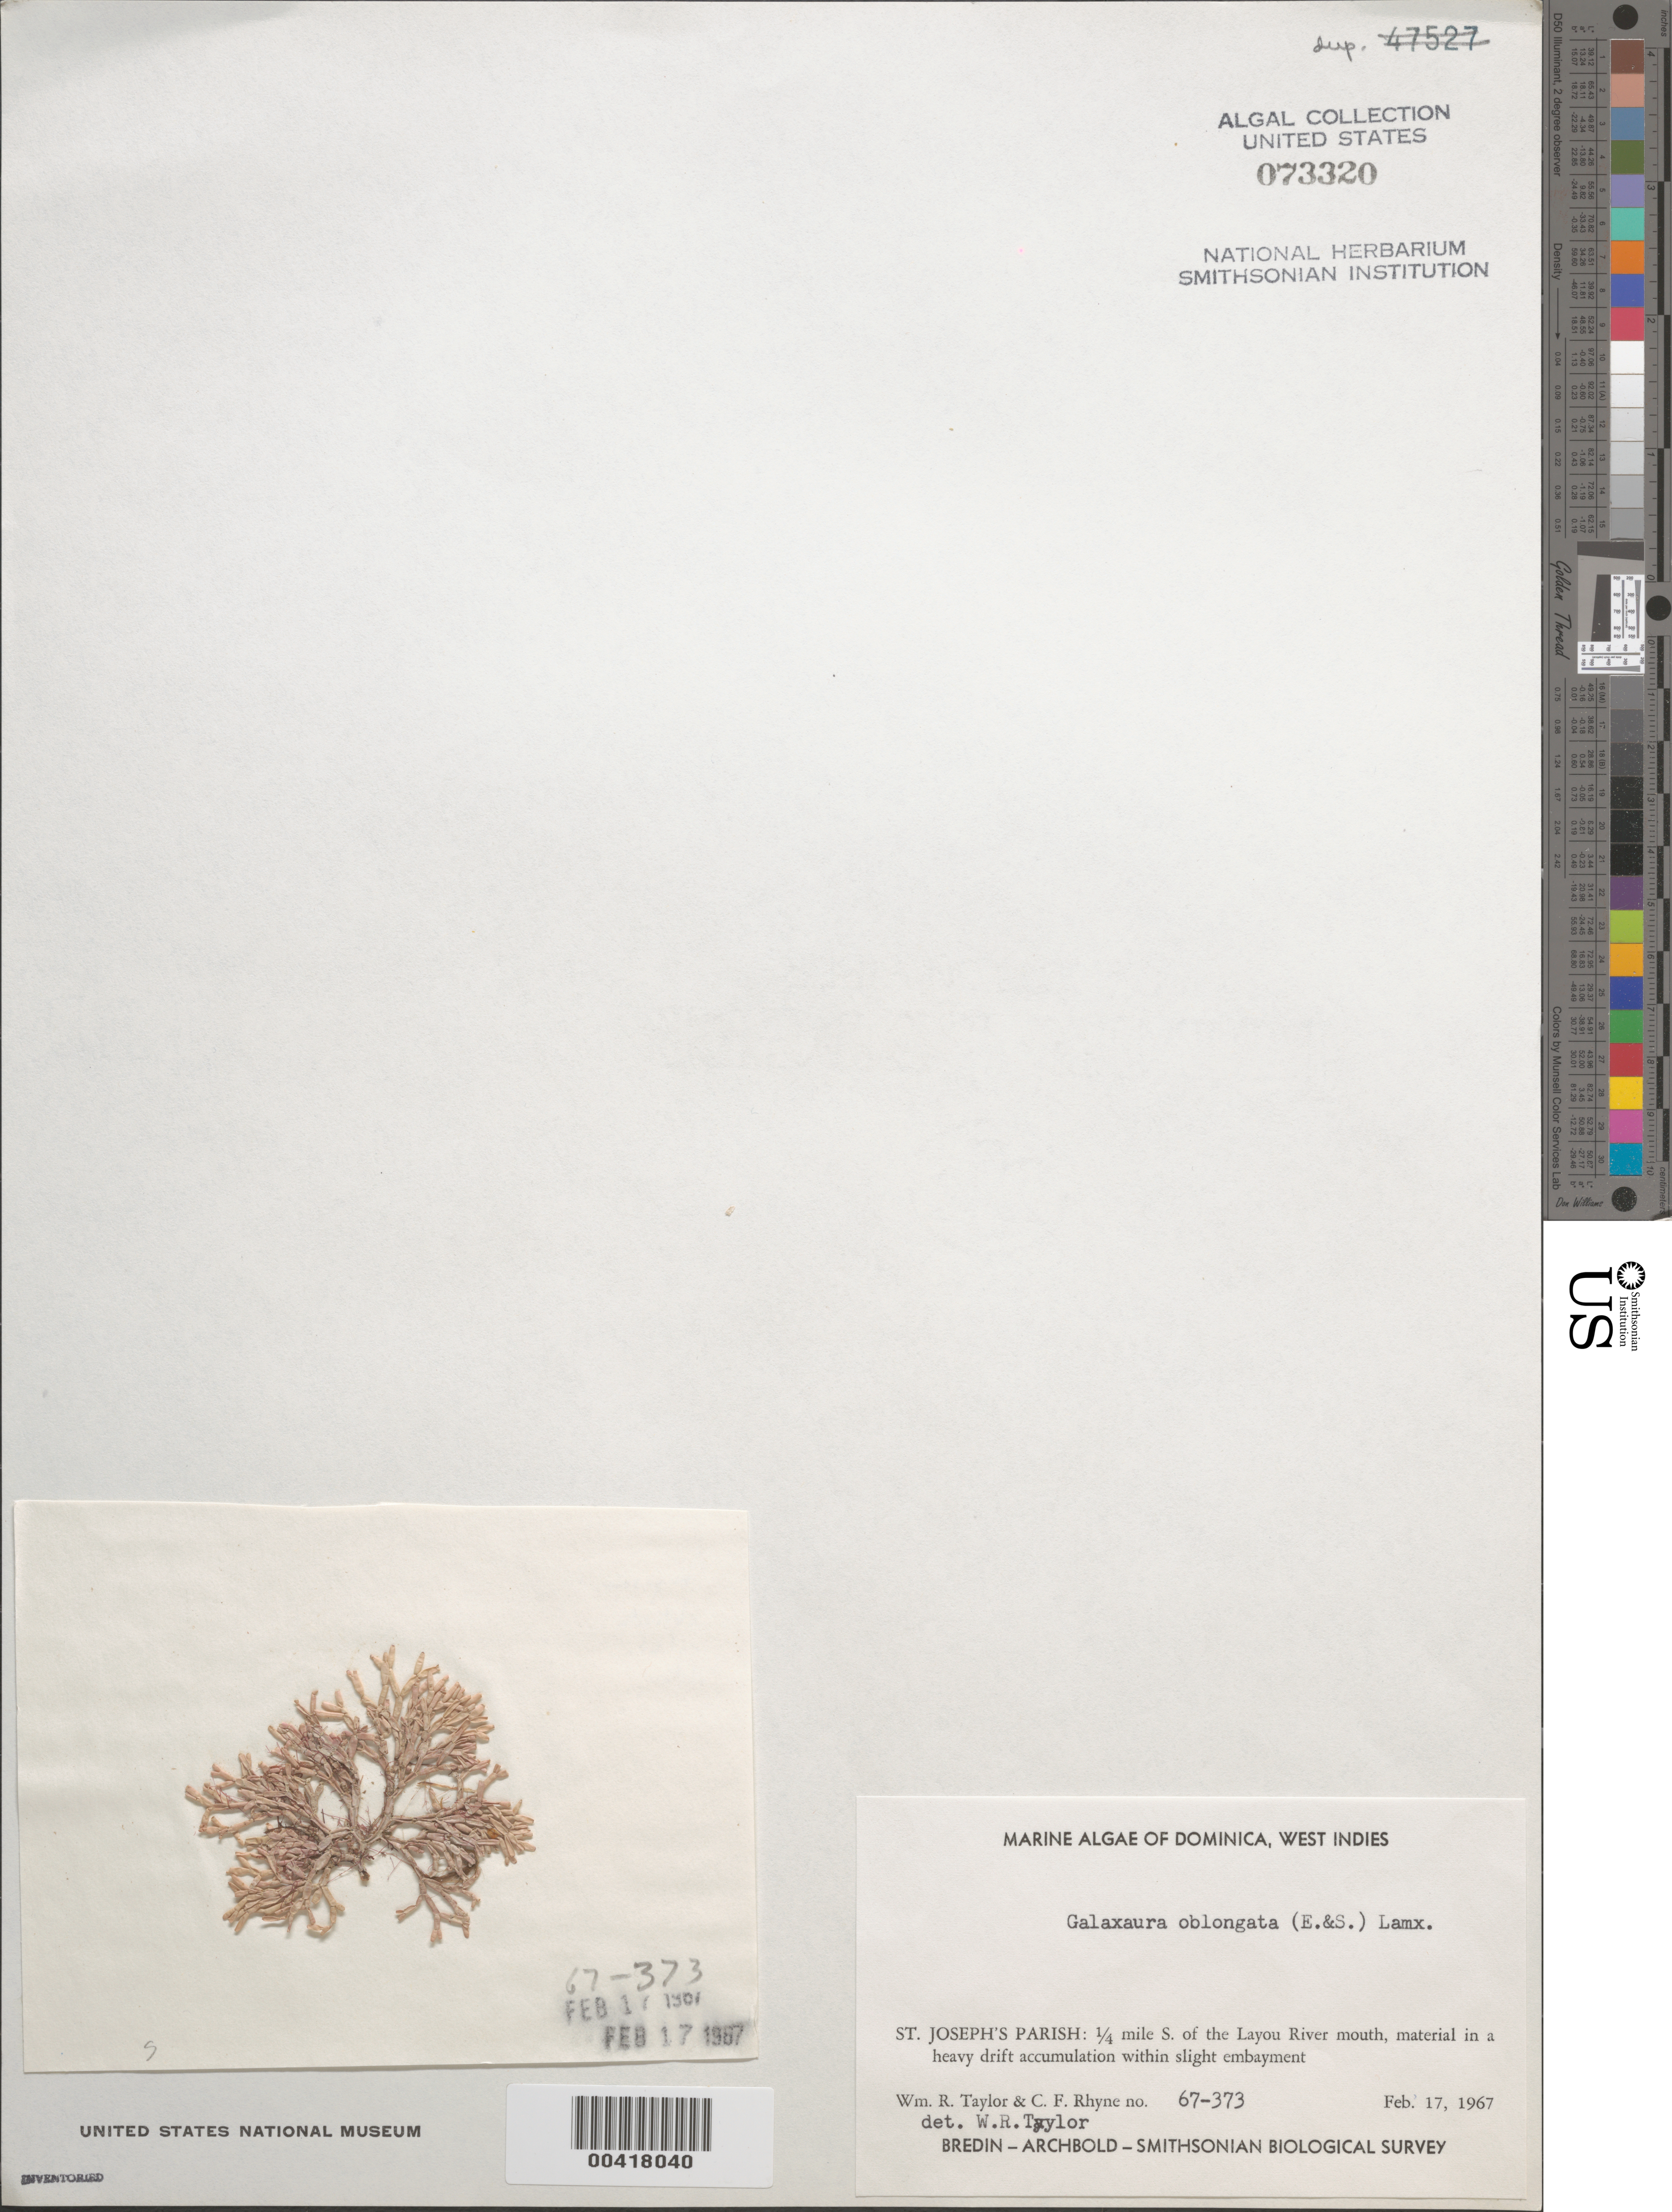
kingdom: Plantae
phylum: Rhodophyta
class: Florideophyceae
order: Nemaliales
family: Galaxauraceae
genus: Tricleocarpa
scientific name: Tricleocarpa fragilis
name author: (L.) Huisman & R.A. Towns.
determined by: Algae name updating Project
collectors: W. R. Taylor & C. Rhyne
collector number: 67-373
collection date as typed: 17 Feb 1967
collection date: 1967-02-17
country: Dominica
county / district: St. Joseph's Parish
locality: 0.25 mile south of Layou River mouth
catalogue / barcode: US 73320